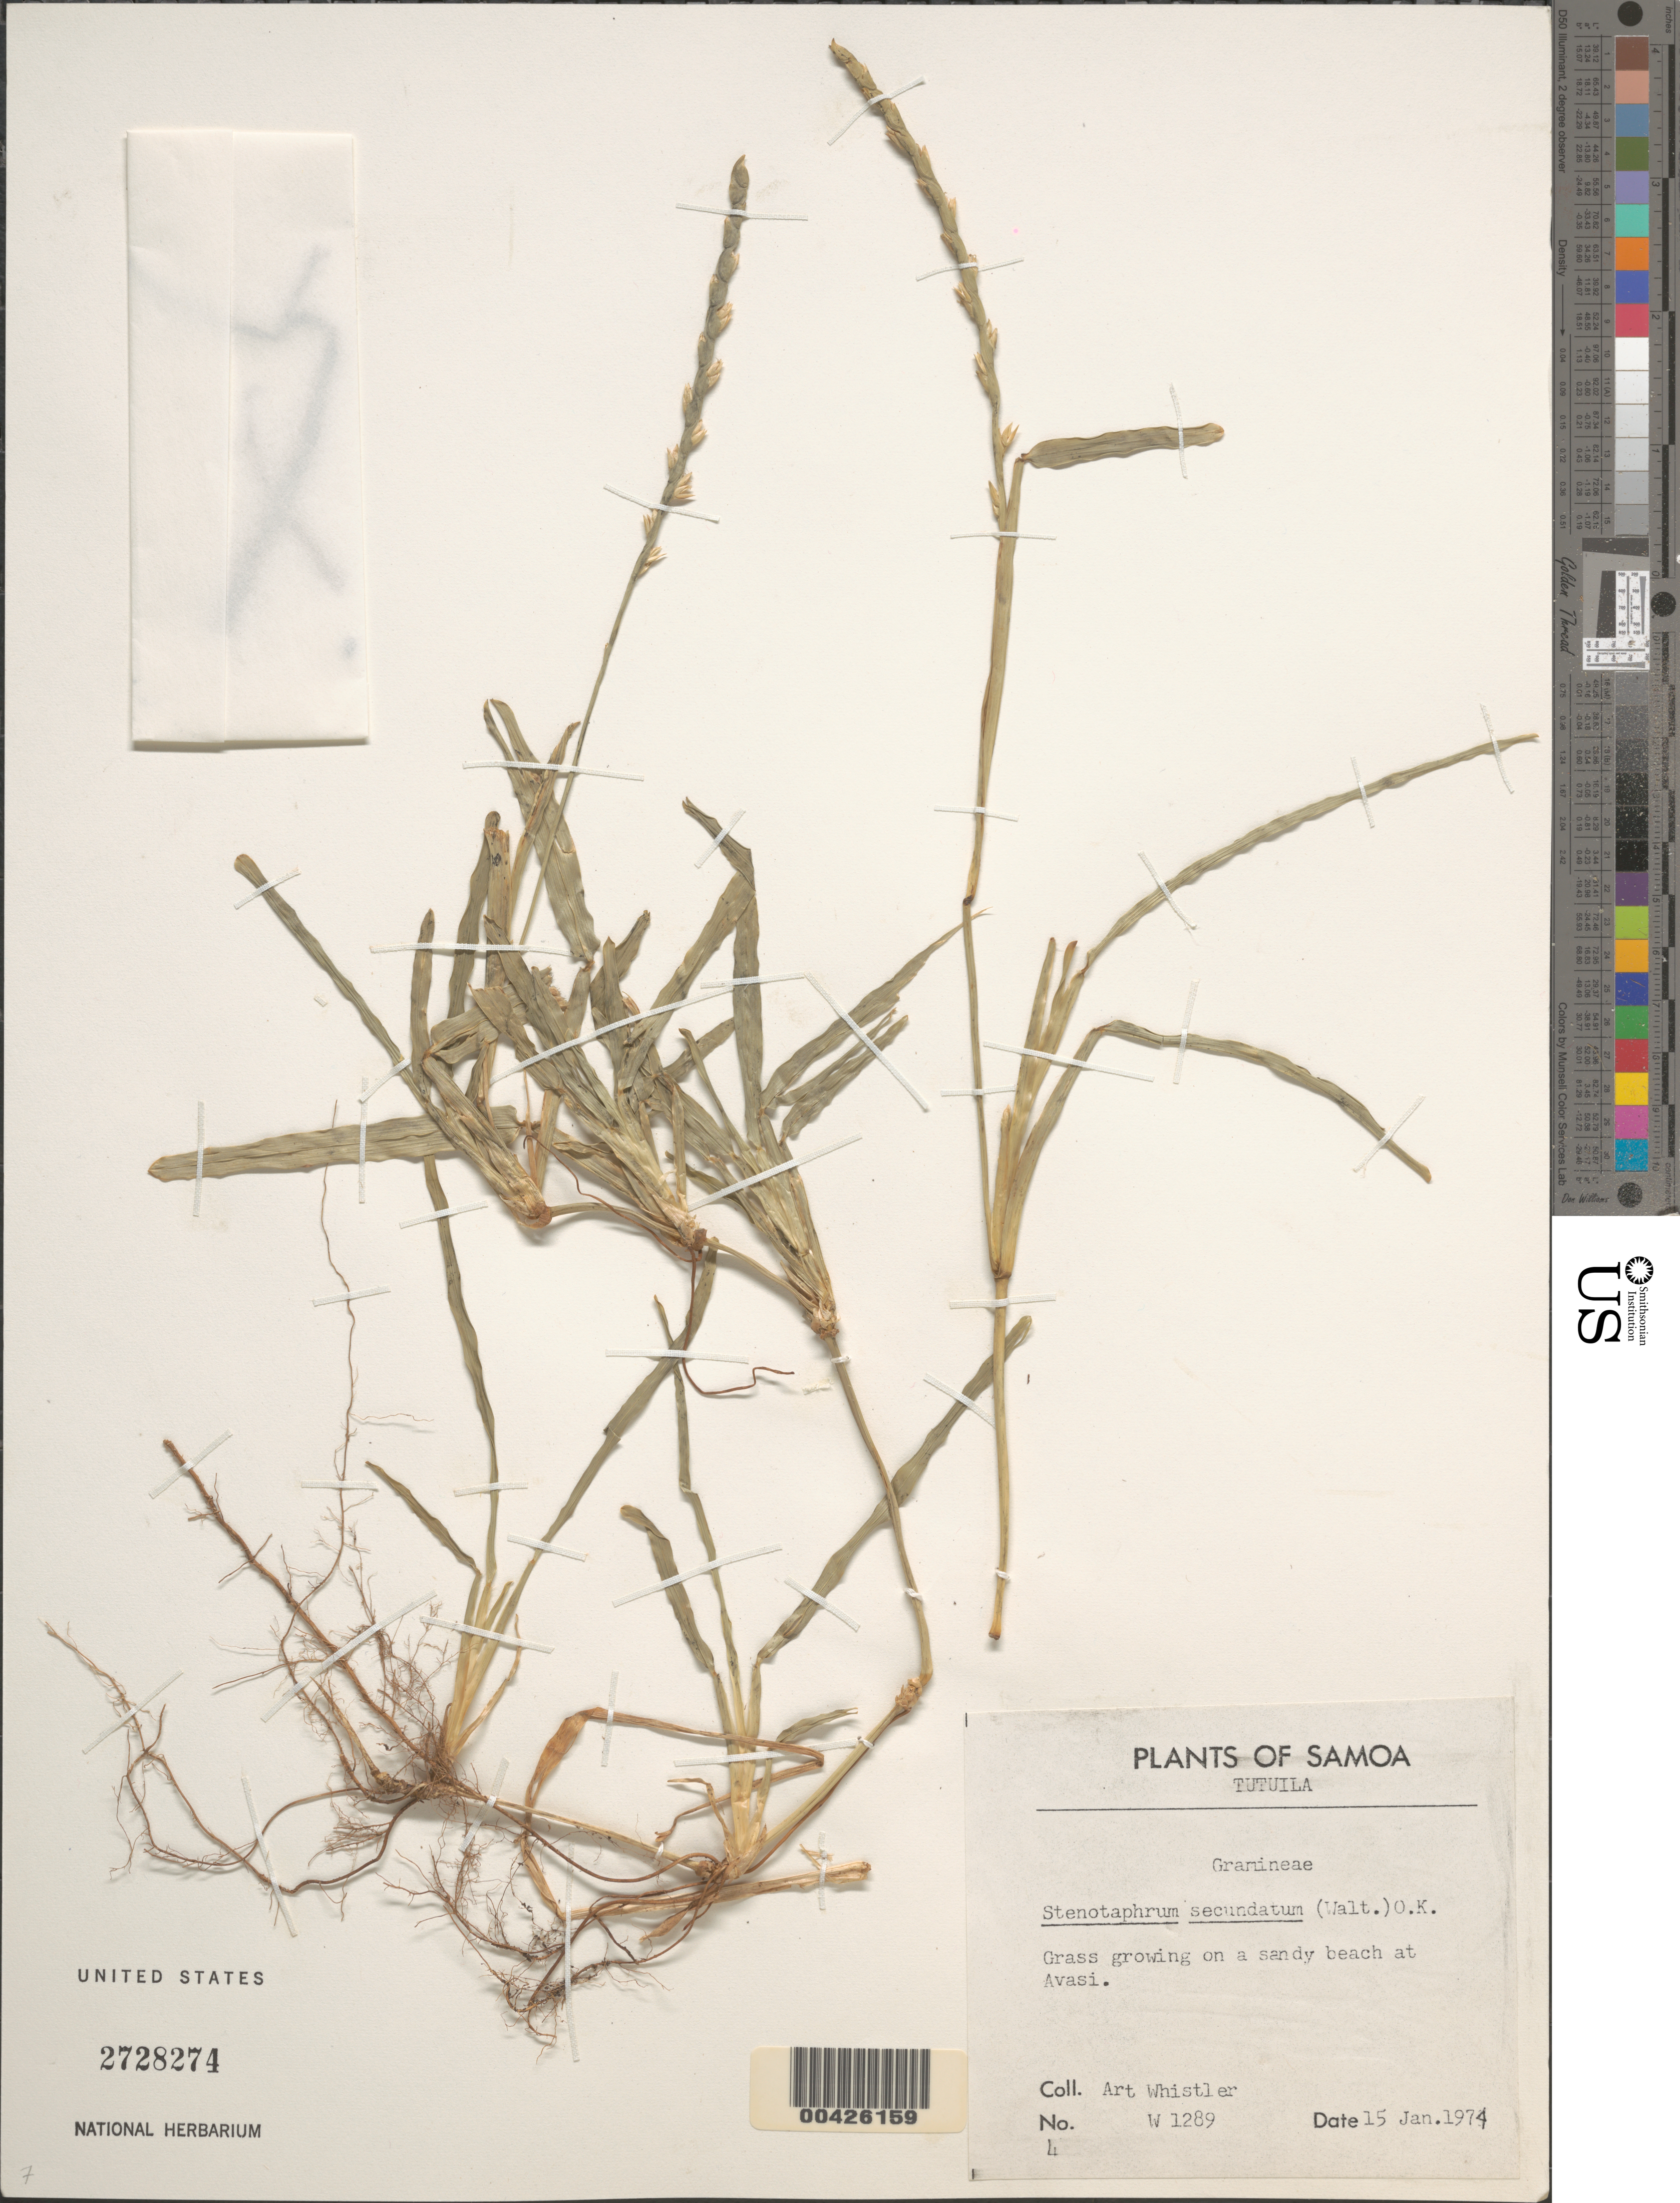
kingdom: Plantae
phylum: Tracheophyta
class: Liliopsida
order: Poales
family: Poaceae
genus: Stenotaphrum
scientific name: Stenotaphrum secundatum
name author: (Walter) Kuntze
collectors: A. Whistler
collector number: W1289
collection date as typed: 15 Jan 1974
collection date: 1974-01-15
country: American Samoa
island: Tutua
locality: Avasi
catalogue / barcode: US 2728274